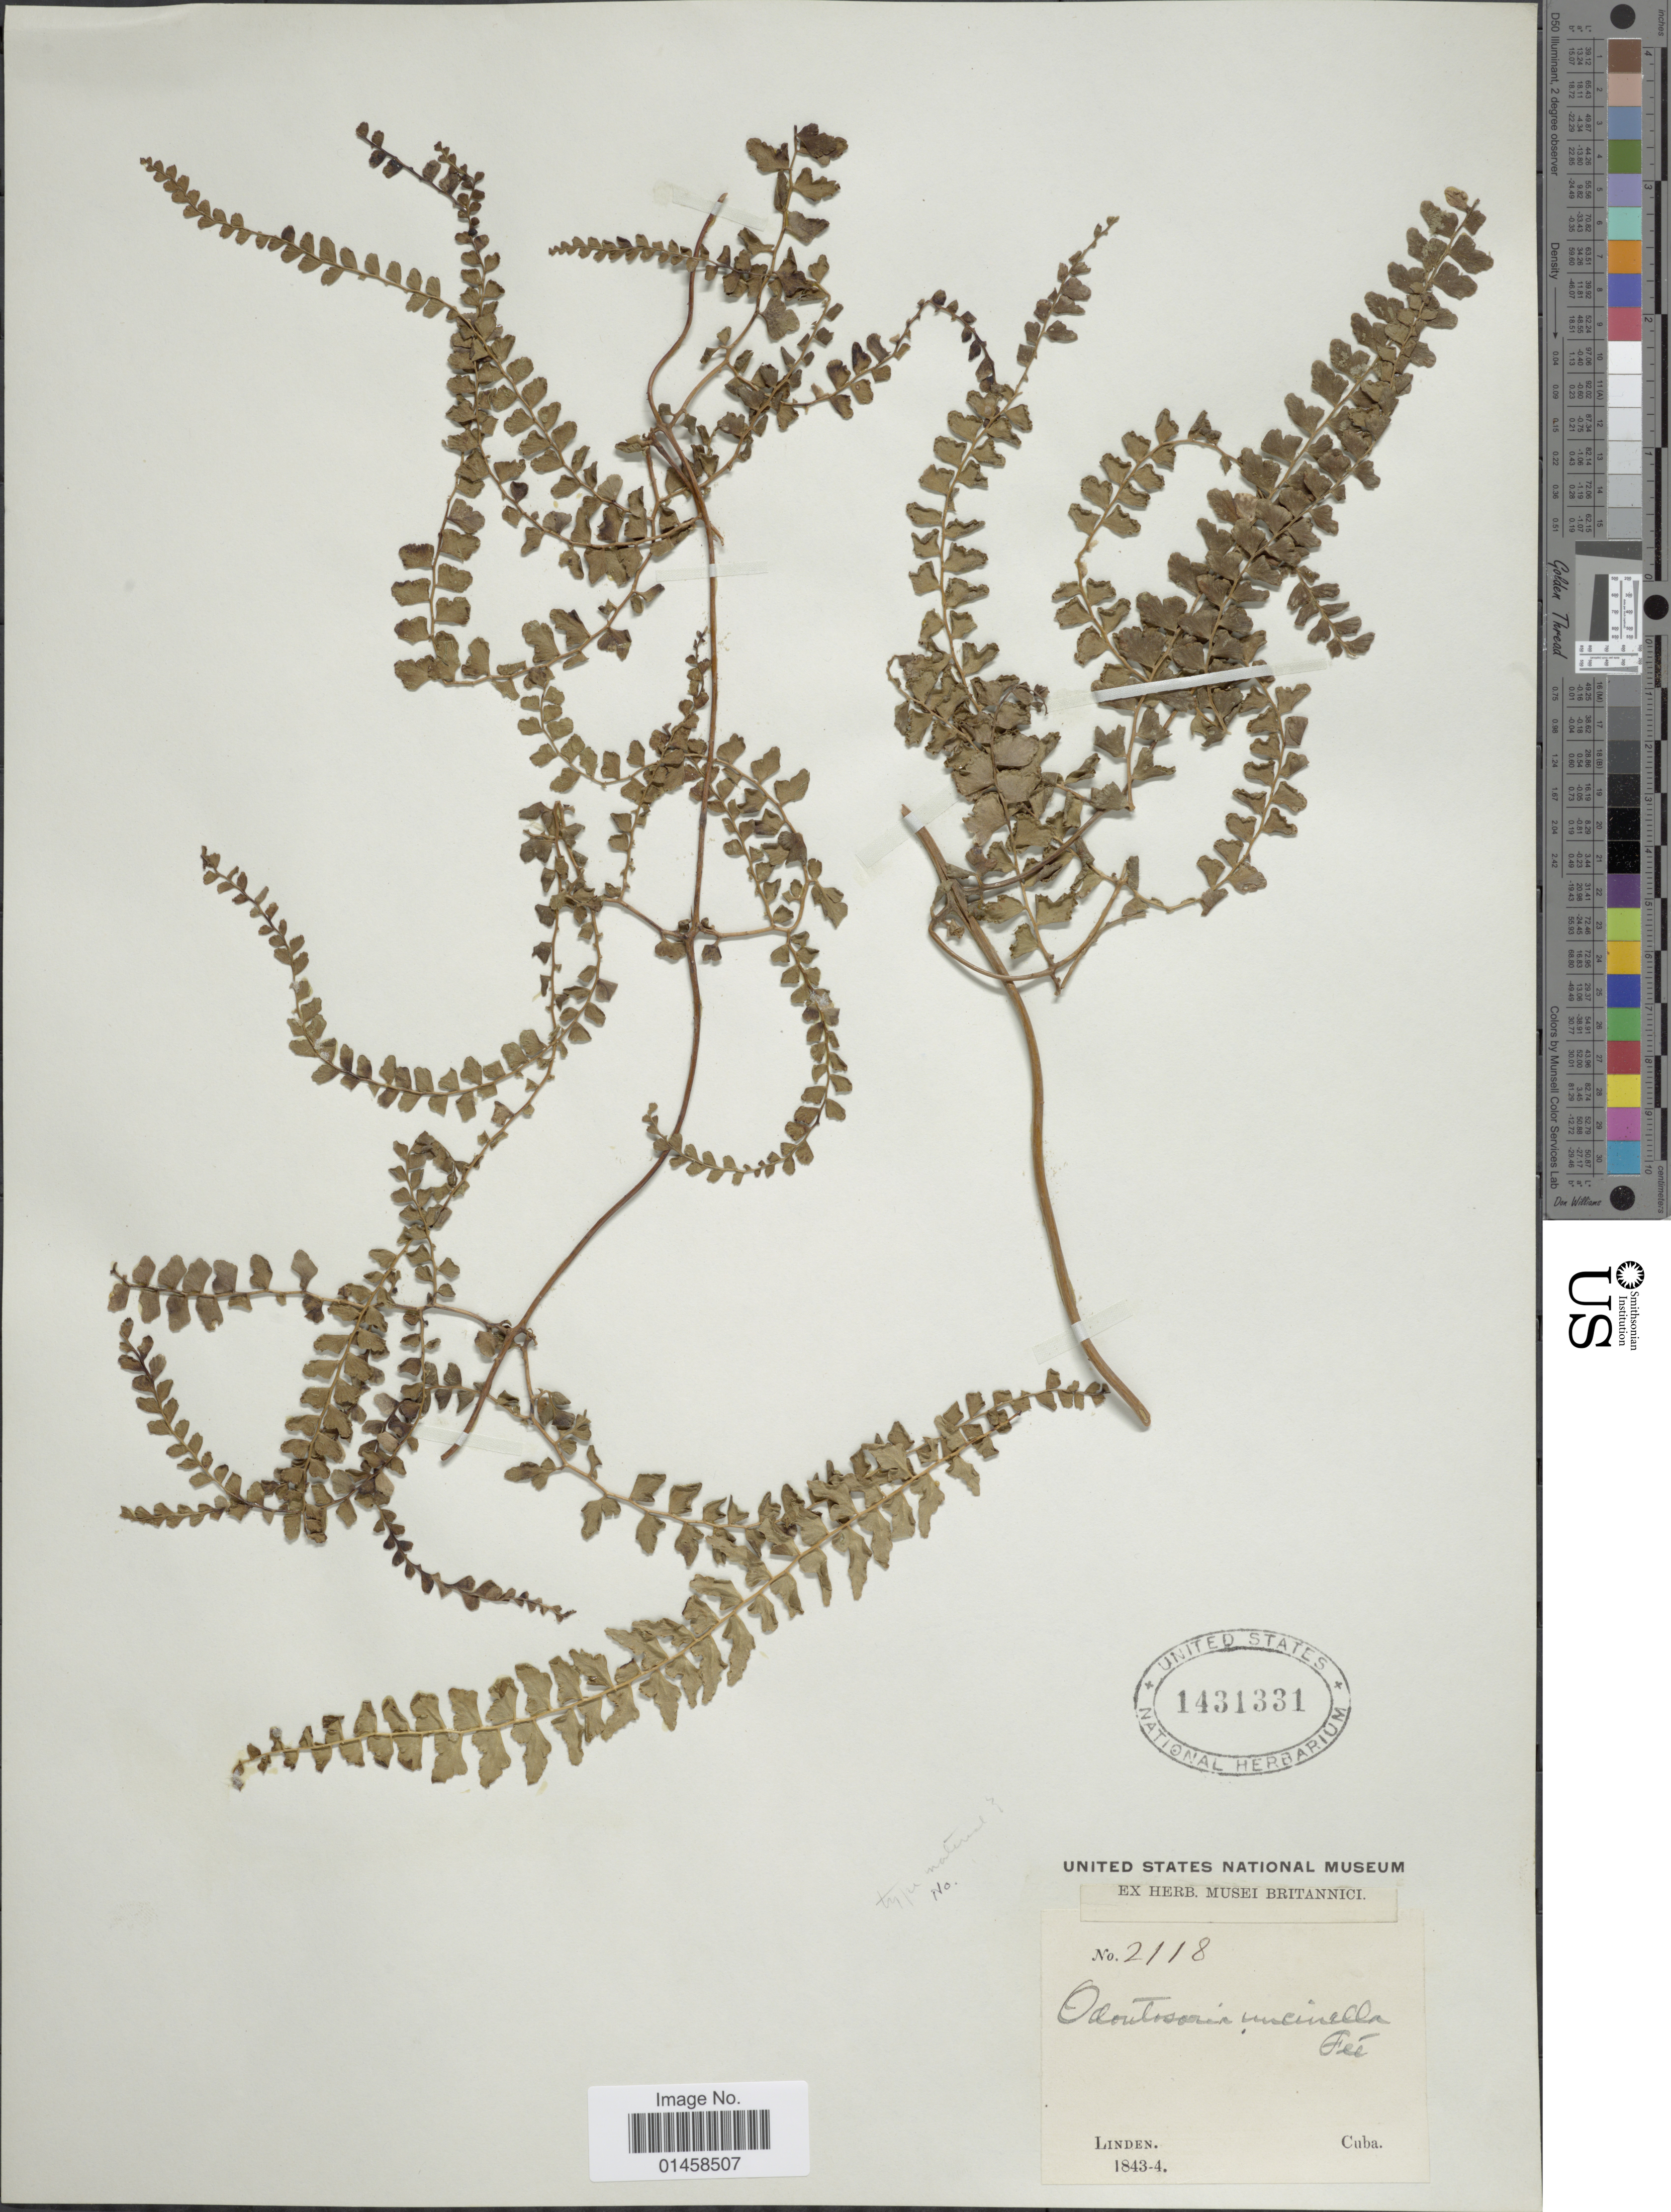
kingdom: Plantae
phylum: Tracheophyta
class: Polypodiopsida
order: Polypodiales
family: Lindsaeaceae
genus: Odontosoria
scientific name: Odontosoria scandens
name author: (Desv.) C. Chr.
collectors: -- Linden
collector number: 2118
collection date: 1843/1844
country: Cuba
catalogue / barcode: US 1431331